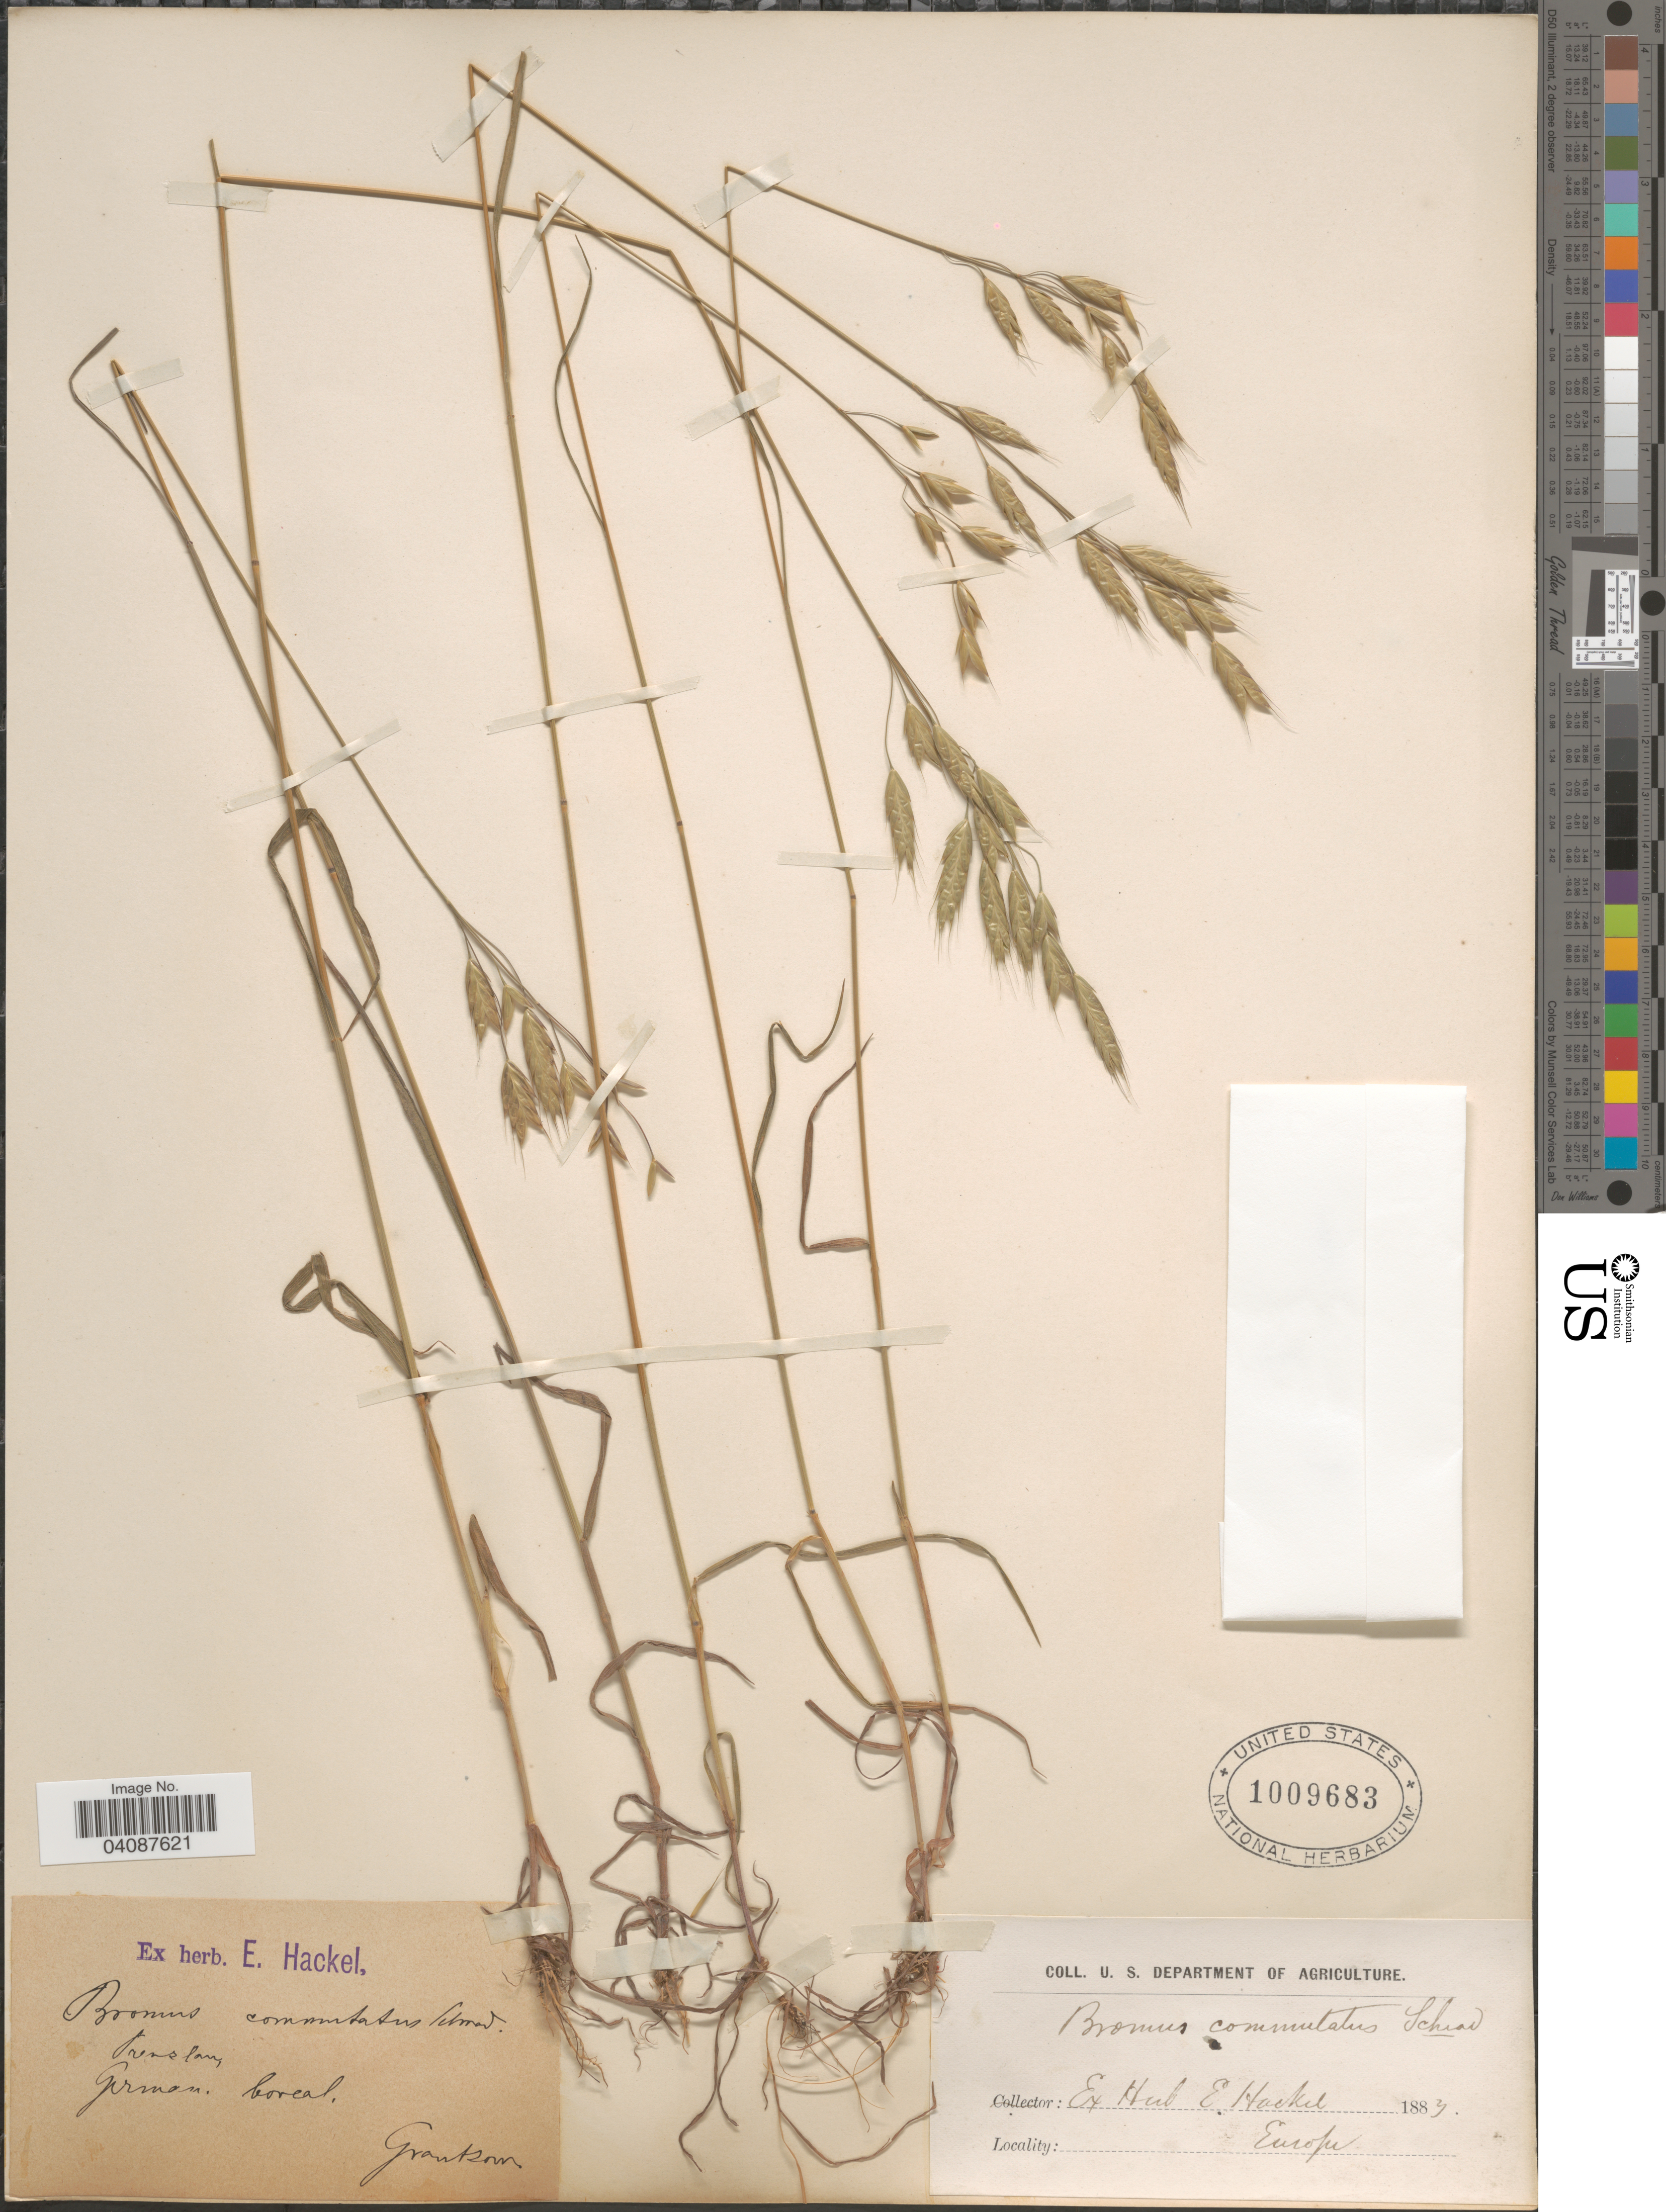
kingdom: Plantae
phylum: Tracheophyta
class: Liliopsida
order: Poales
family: Poaceae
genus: Bromus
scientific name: Bromus commutatus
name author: Schrad.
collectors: Grantzow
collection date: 1883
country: Germany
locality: Prenzlau. German. Boreal.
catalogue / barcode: US 1009683